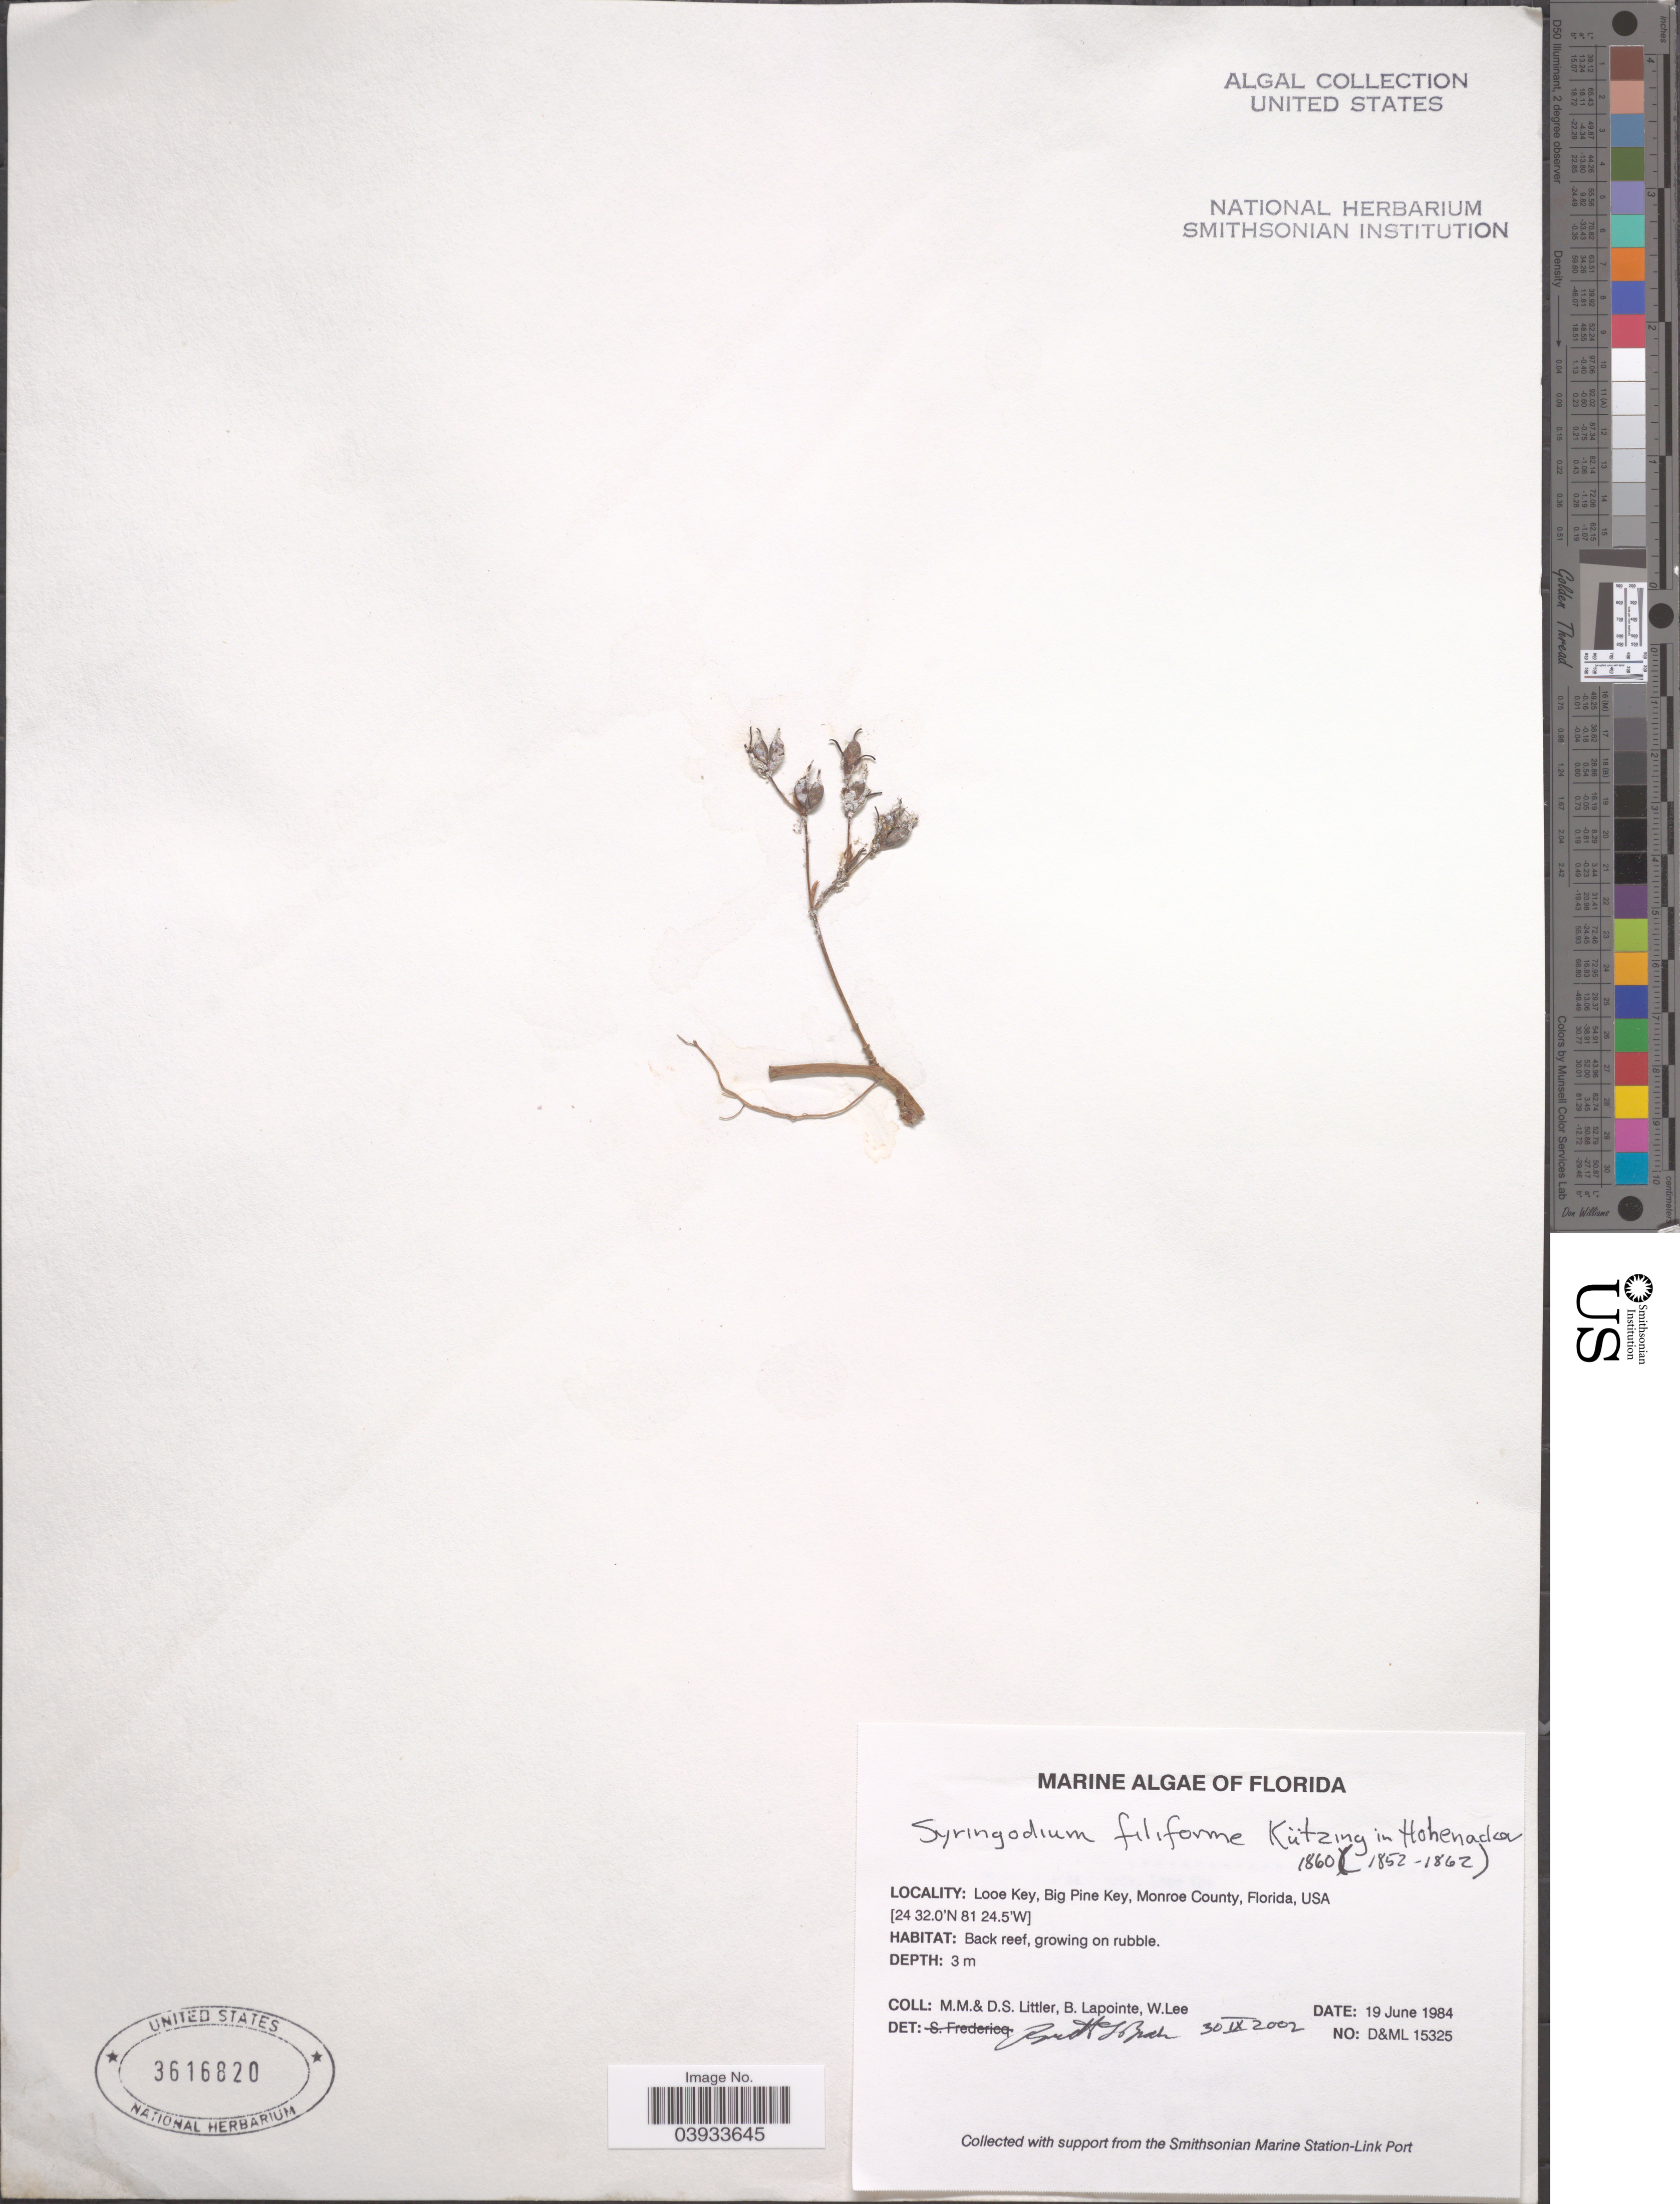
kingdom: Plantae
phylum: Tracheophyta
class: Liliopsida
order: Alismatales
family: Cymodoceaceae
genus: Syringodium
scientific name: Syringodium filiforme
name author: Kütz.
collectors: D. S. Littler, B. Lapointe & W. Lee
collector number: D&ML15325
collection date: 1984-06-19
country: United States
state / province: Florida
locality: Looe Key, Big Pine Key, Monroe County.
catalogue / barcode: US 3616820